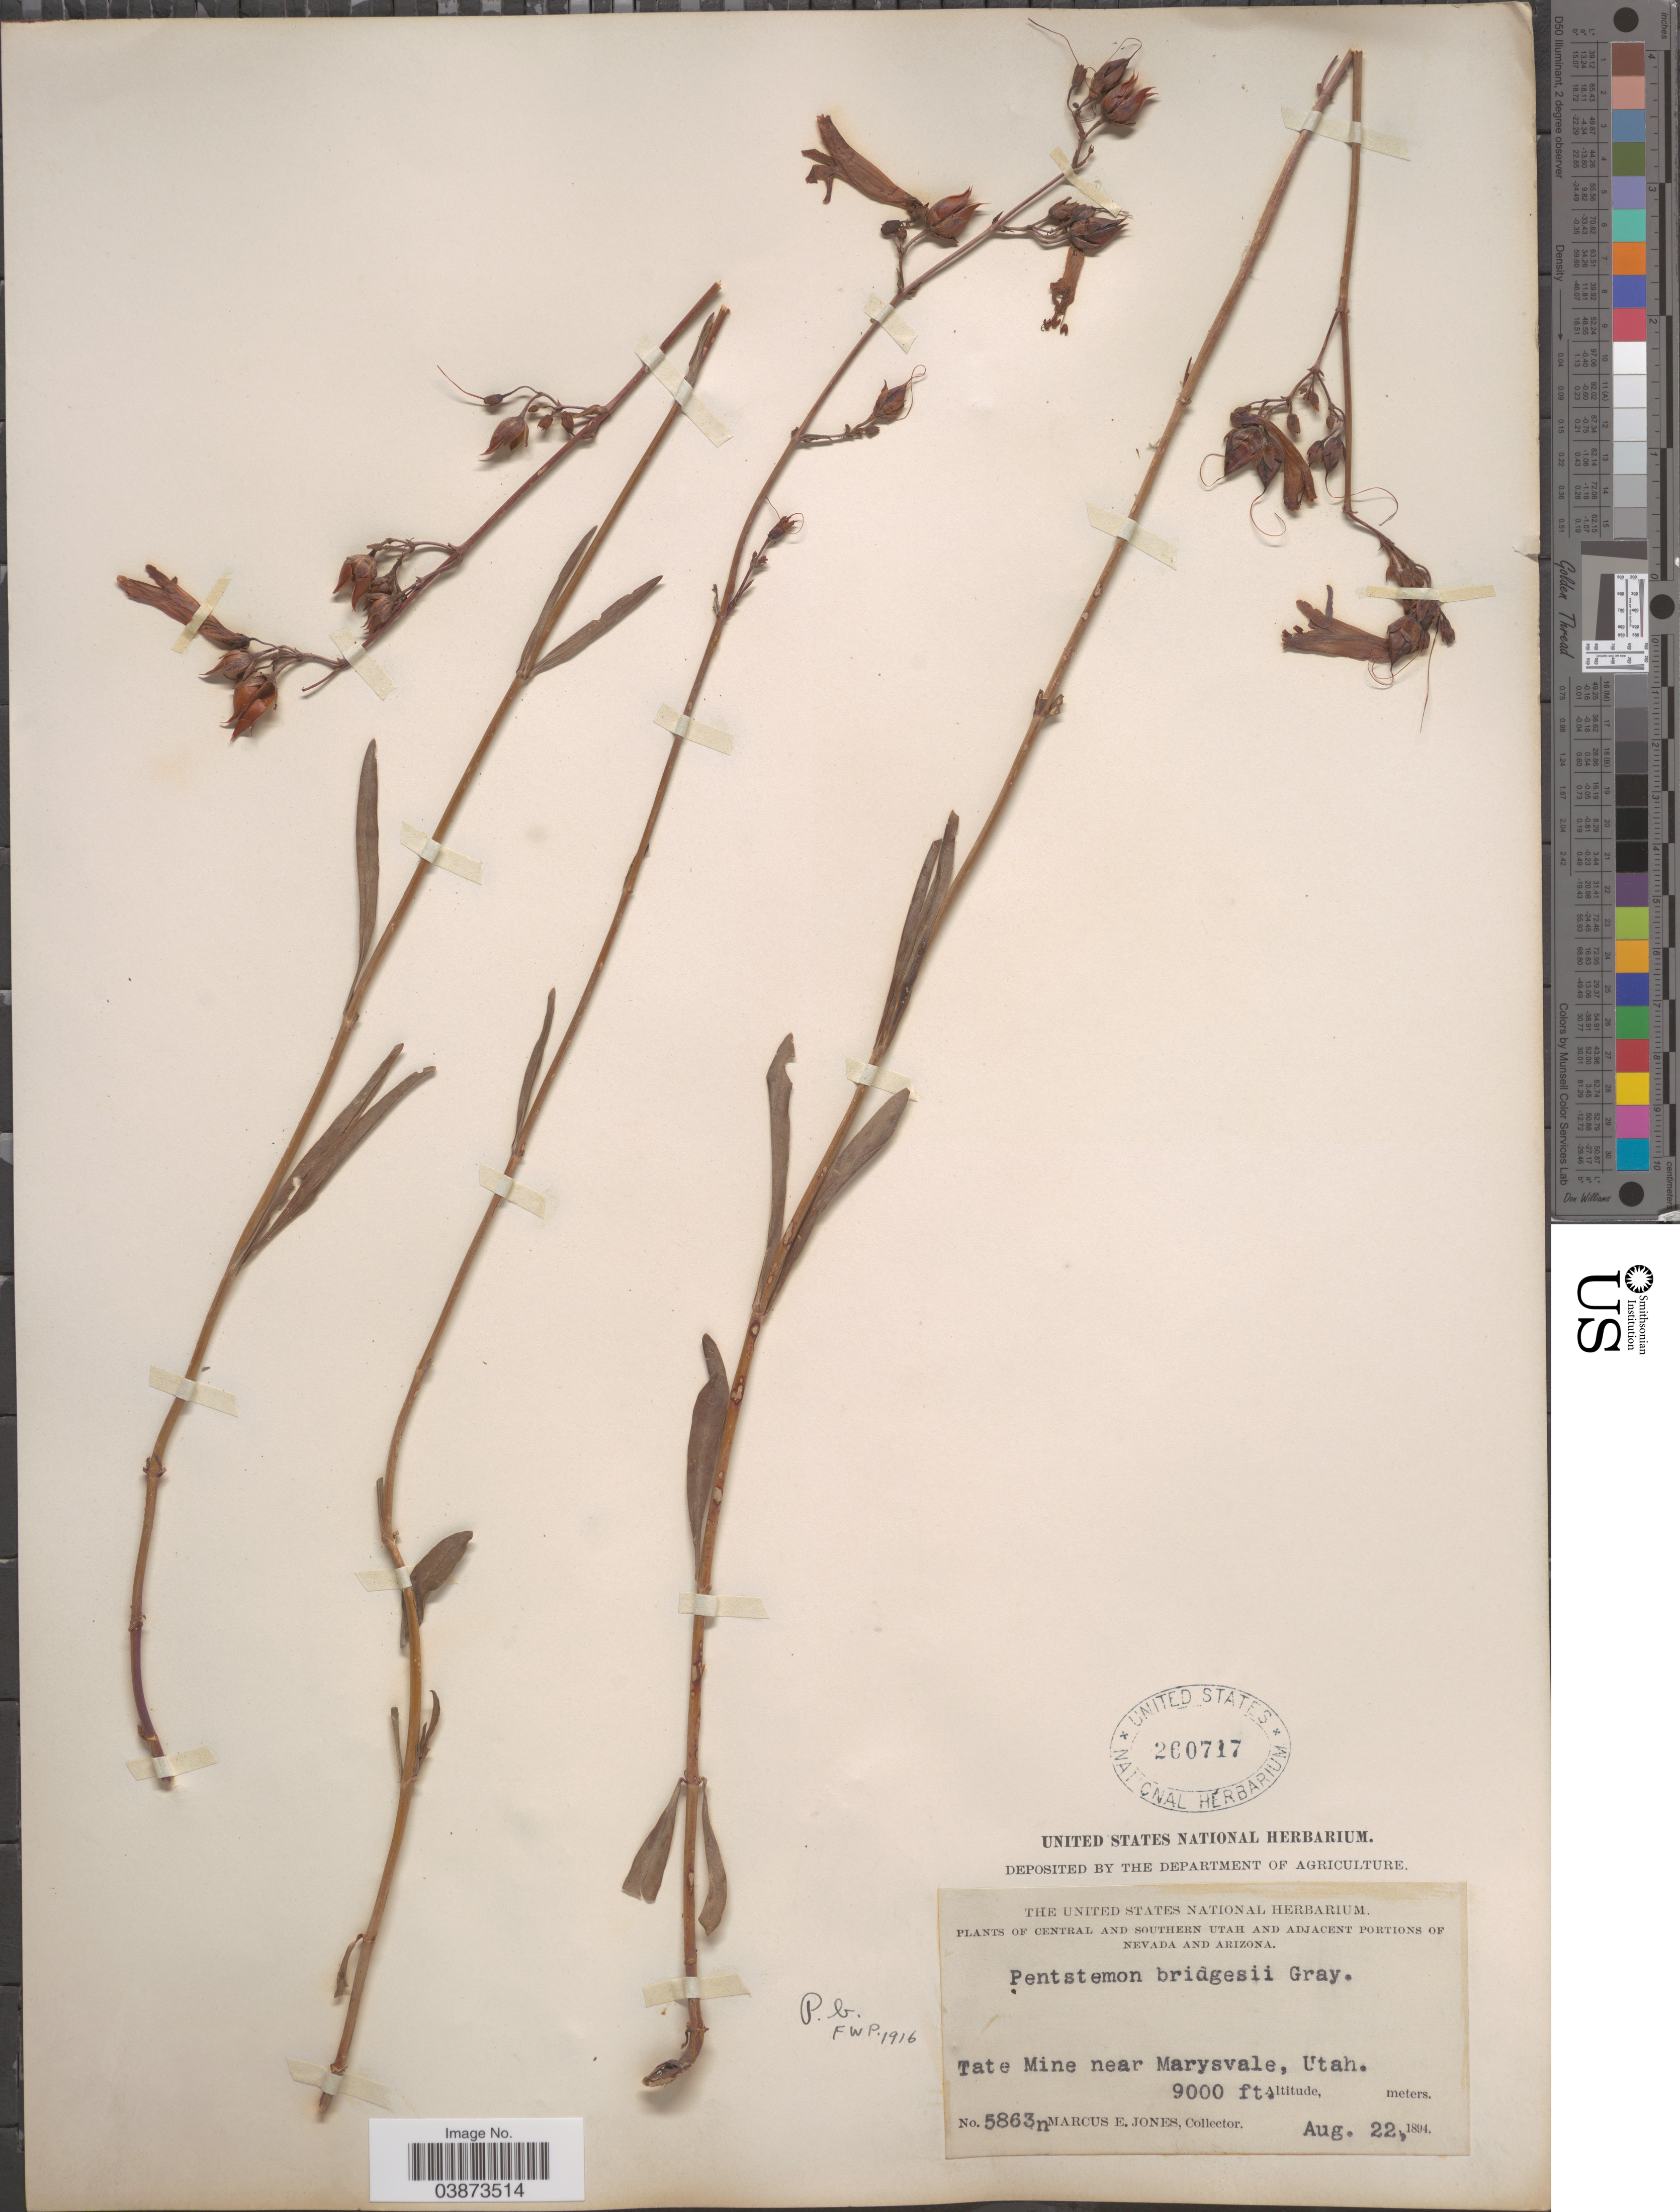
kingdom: Plantae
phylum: Tracheophyta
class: Magnoliopsida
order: Lamiales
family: Plantaginaceae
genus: Penstemon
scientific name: Penstemon bridgesii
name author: A. Gray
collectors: M. E. Jones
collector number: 5863n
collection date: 1894-08-22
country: United States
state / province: Utah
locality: Central and Southern Utah. Tate Mine near Marysvale.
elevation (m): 2743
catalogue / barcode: US 260717